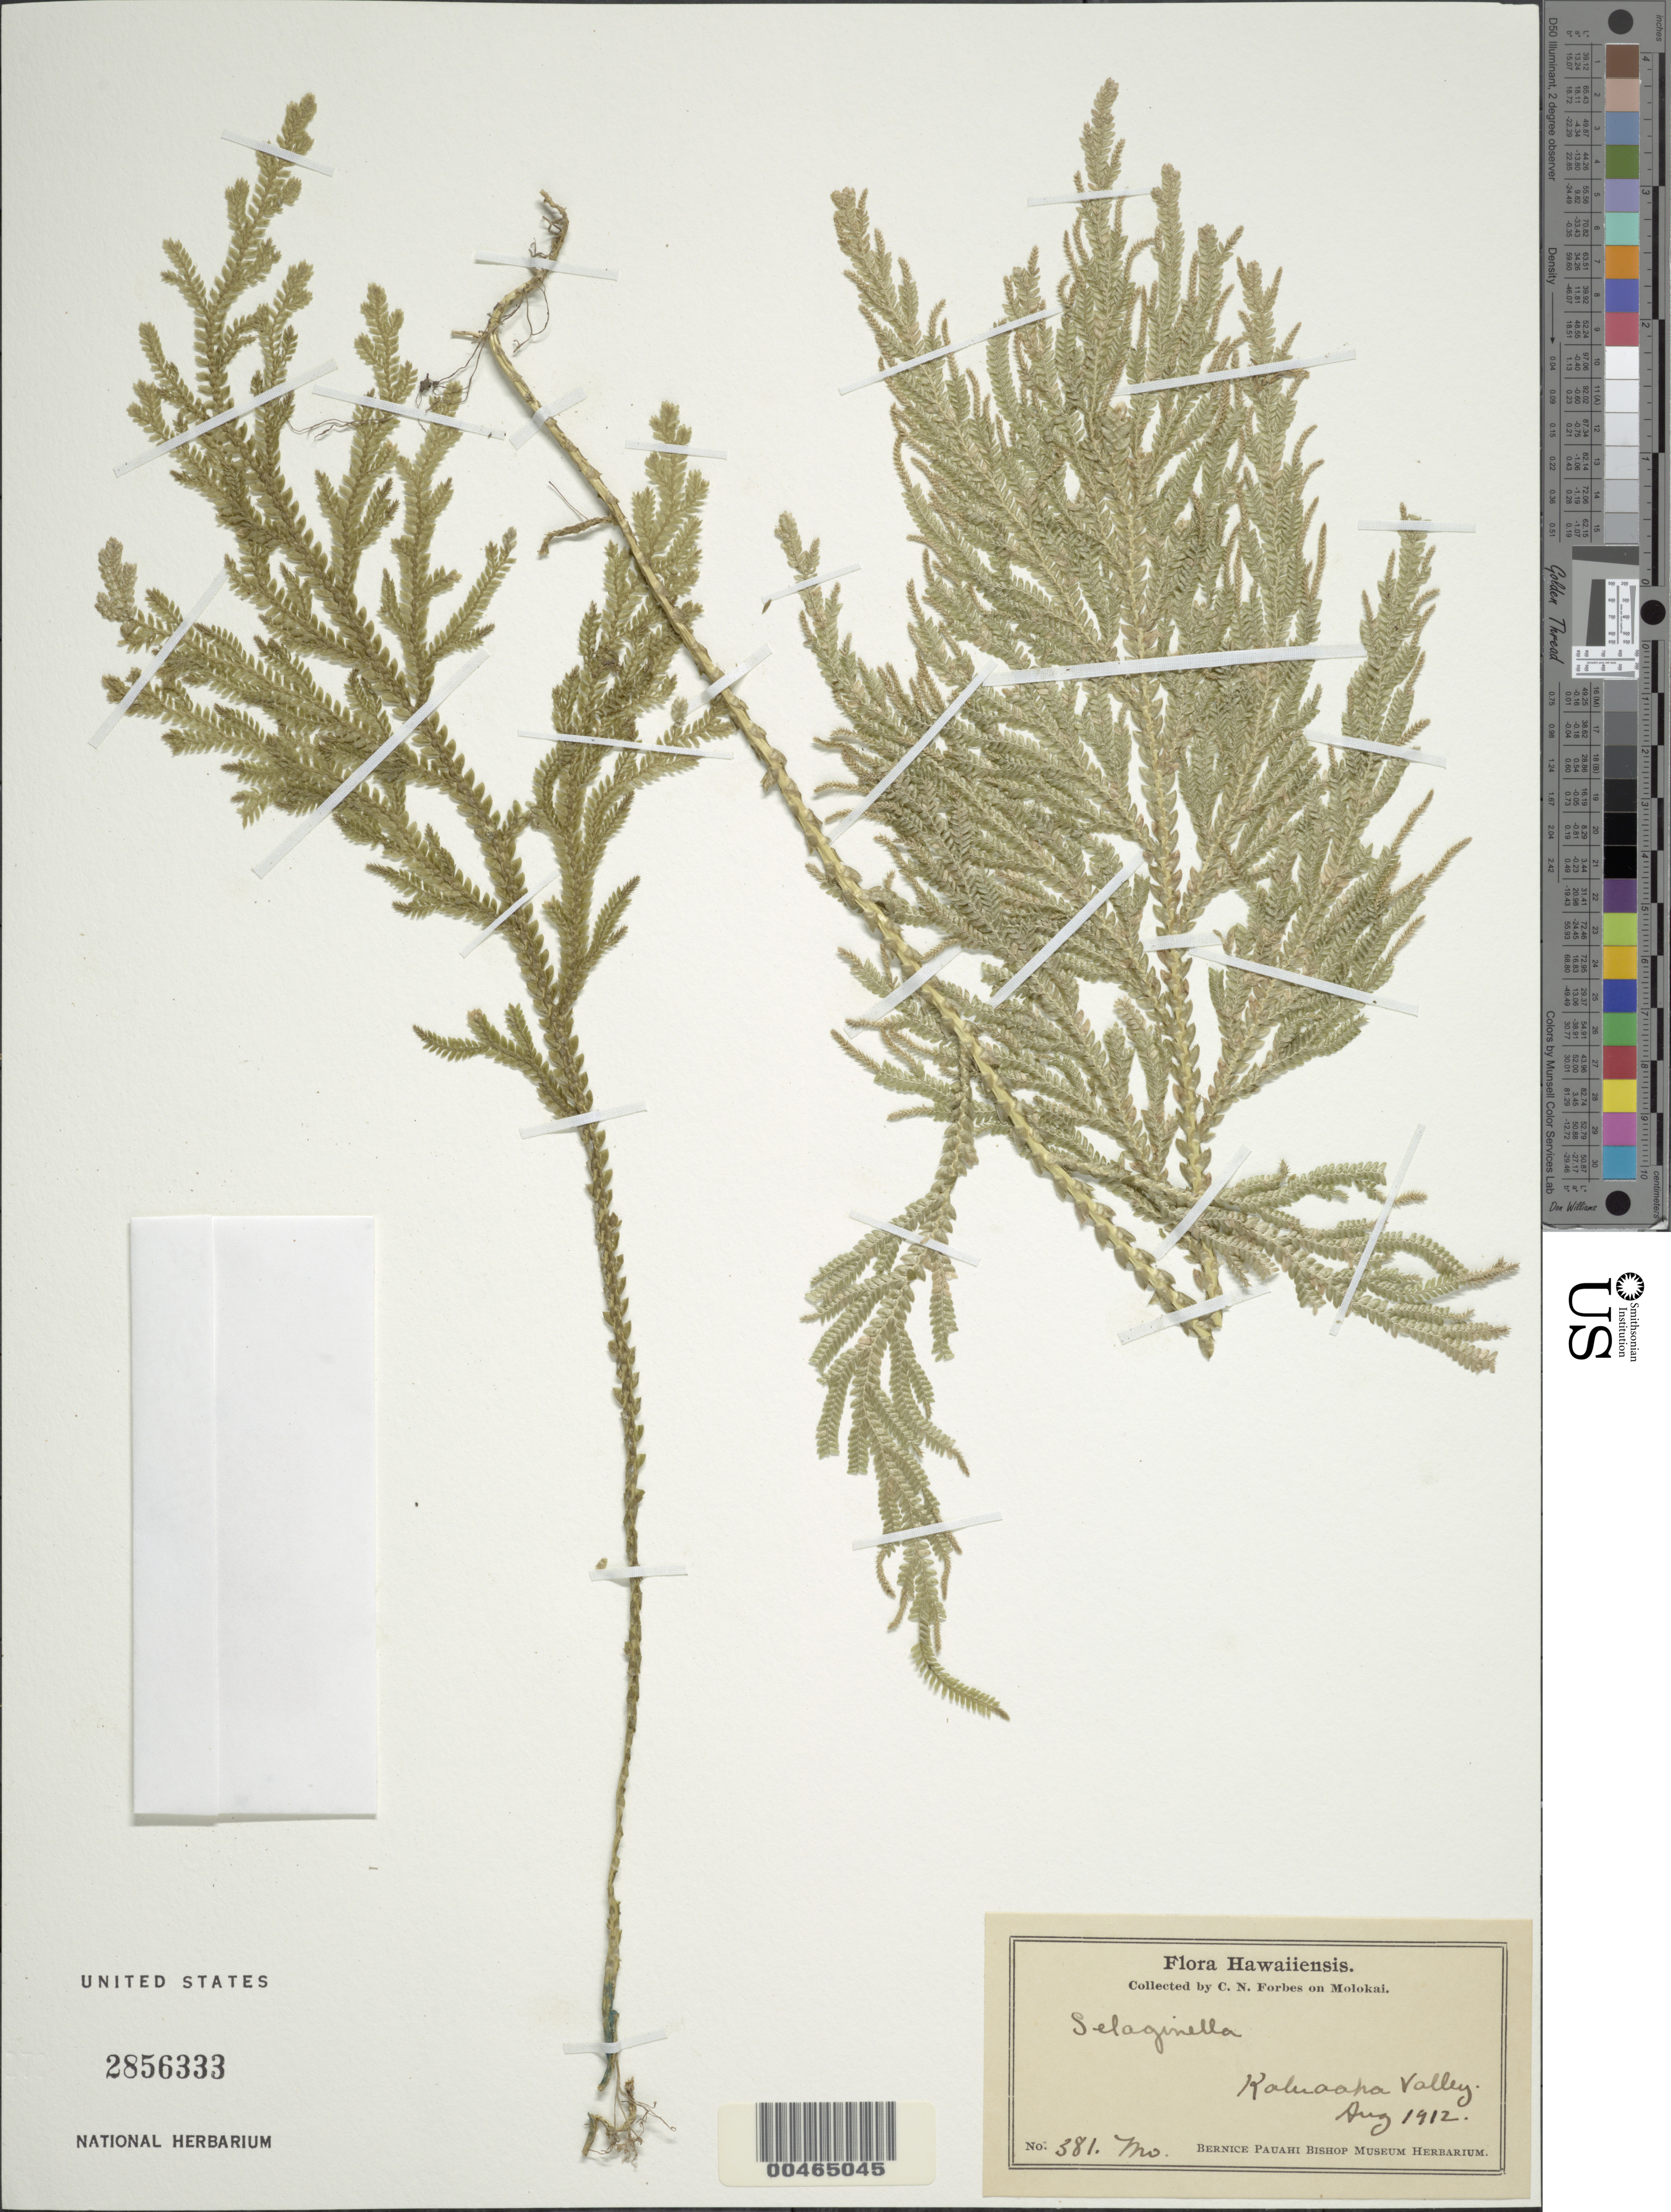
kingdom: Plantae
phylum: Tracheophyta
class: Lycopodiopsida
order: Selaginellales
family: Selaginellaceae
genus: Selaginella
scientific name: Selaginella sp.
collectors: C. N. Forbes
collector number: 381.Mo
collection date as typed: Aug 1912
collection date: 1912-08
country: United States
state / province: Hawaii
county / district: Maui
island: Moloka'i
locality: Kaluaaha Valley, Molokai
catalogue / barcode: US 2856333